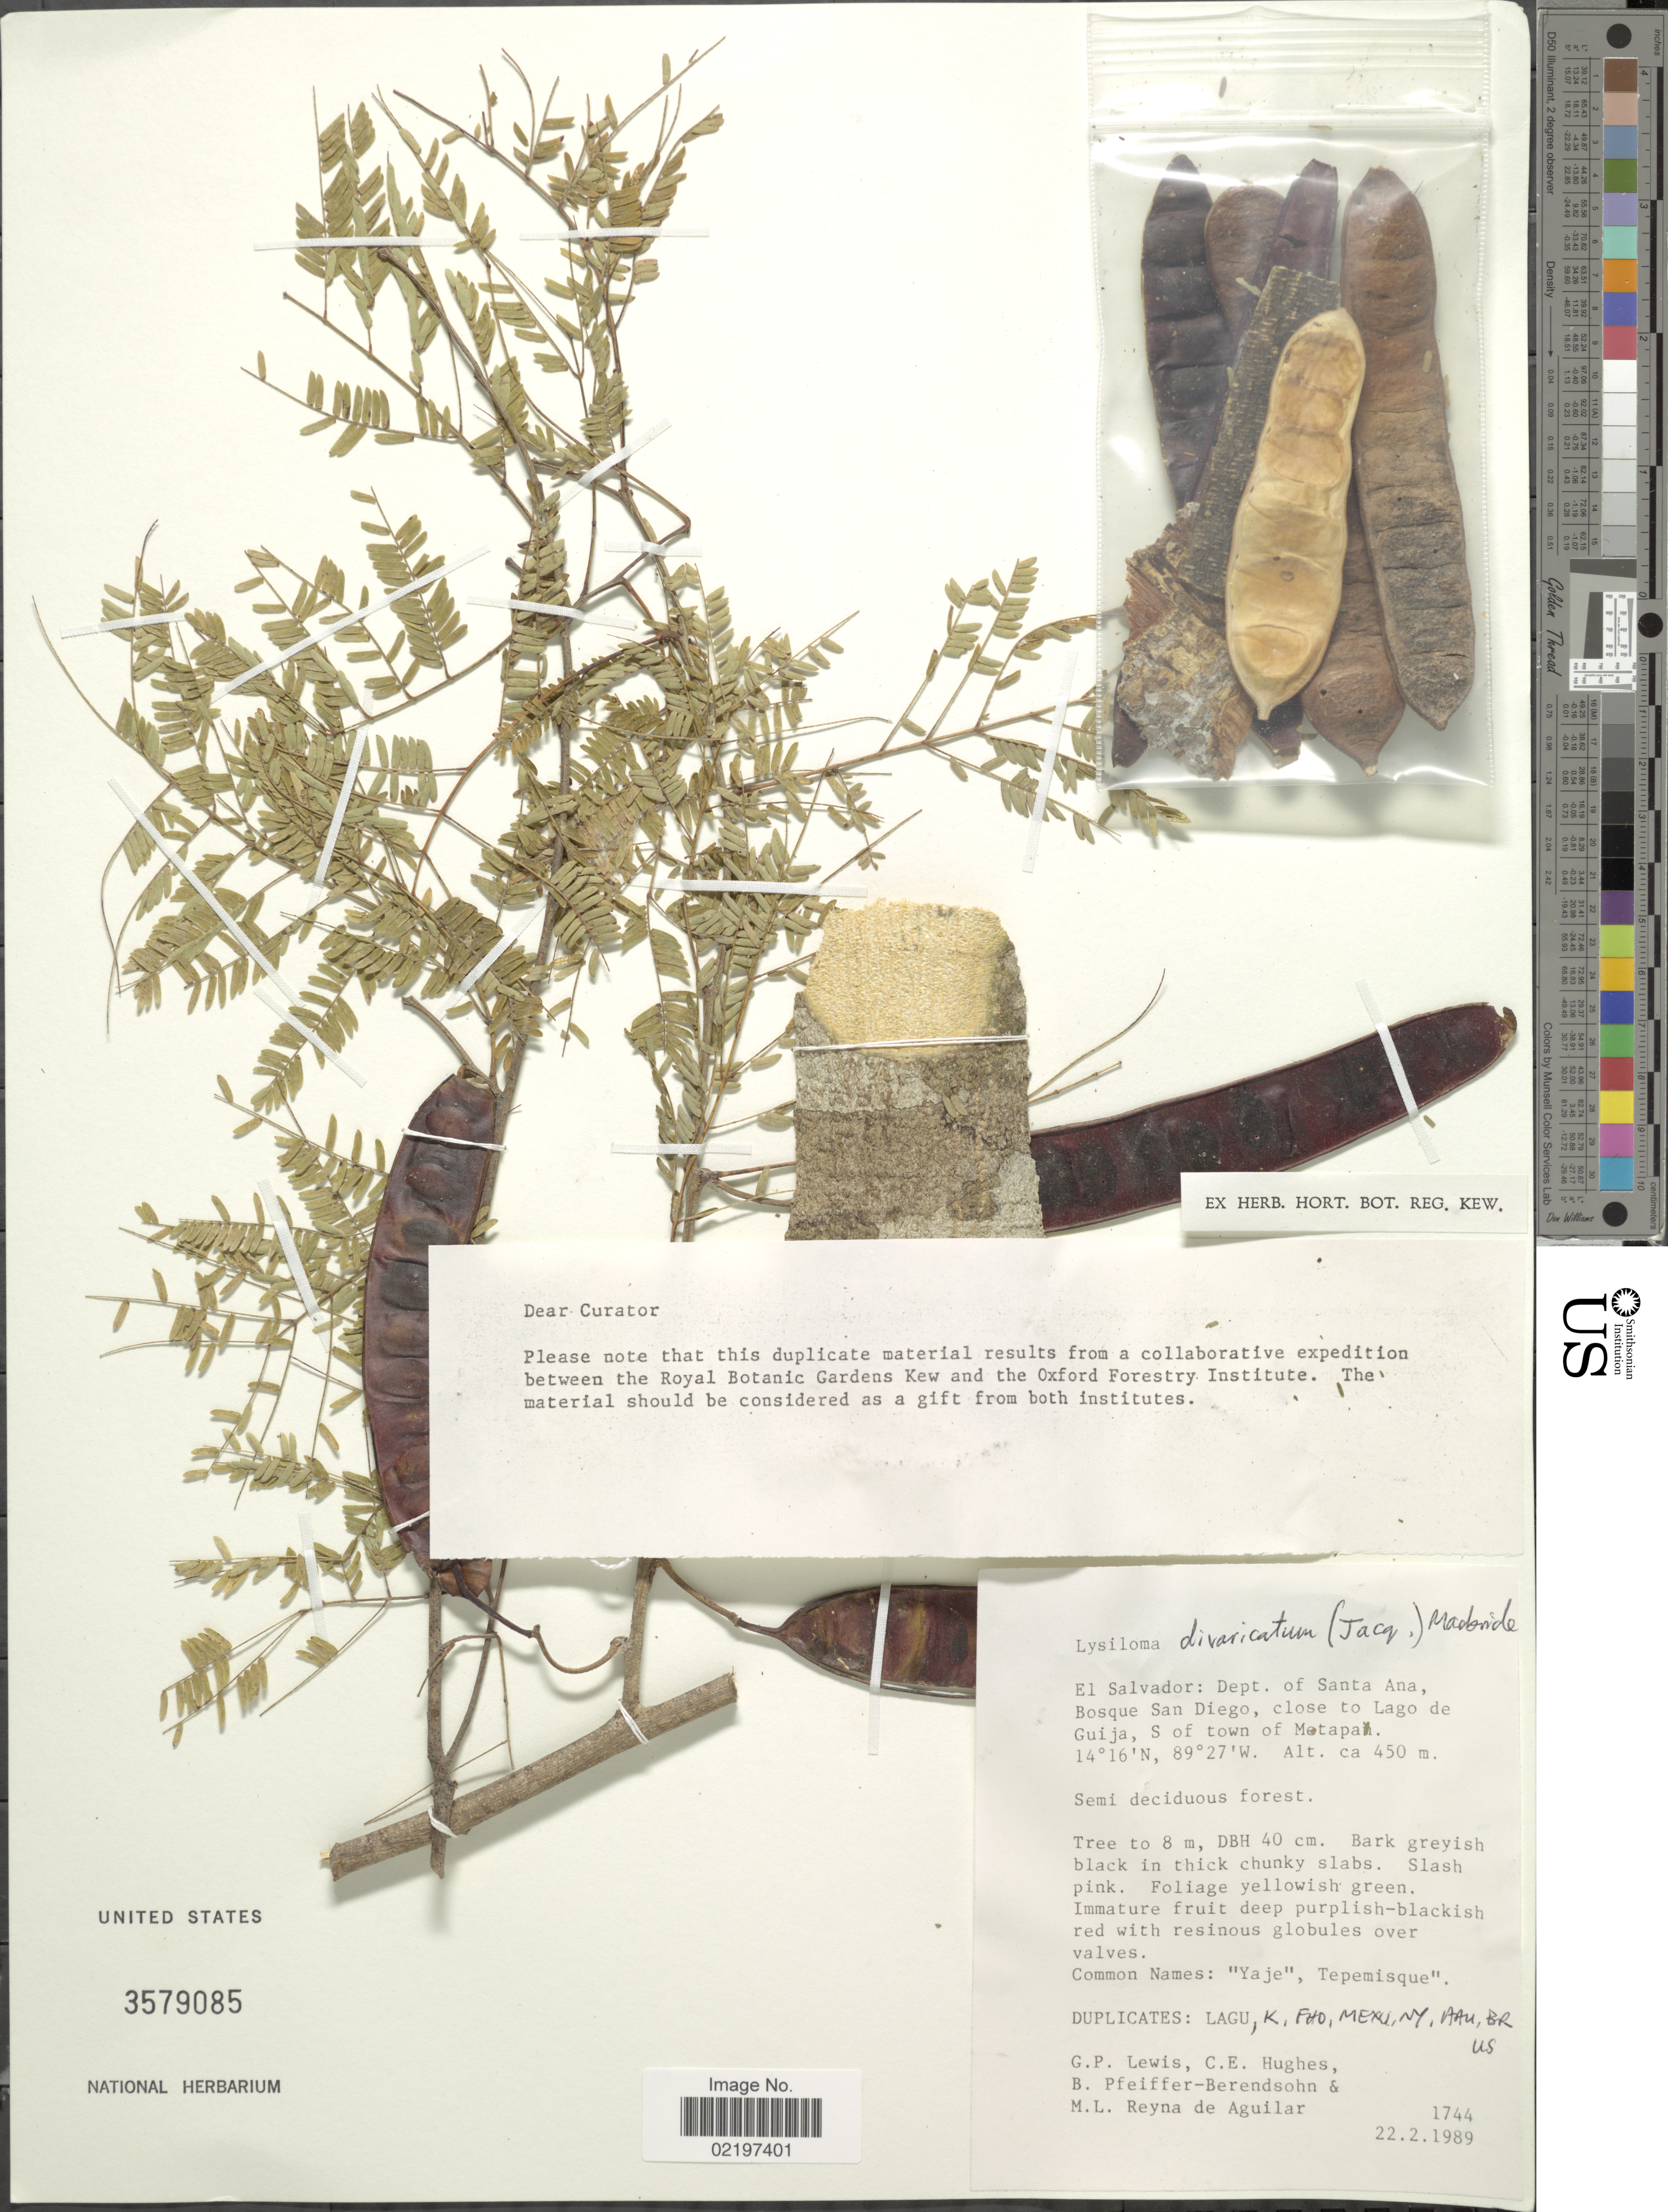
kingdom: Plantae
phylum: Tracheophyta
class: Magnoliopsida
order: Fabales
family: Fabaceae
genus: Lysiloma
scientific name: Lysiloma divaricatum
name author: (Jacq.) J.F. Macbr.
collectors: G. P. Lewis, C. E. Hughes, B. Pfeiffer-Berendsohn & M. L. Reyna de A.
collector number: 1744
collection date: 1989-02-22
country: El Salvador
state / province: Santa Ana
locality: Bosque San Diego, close to Lago de Guija, S of town of Metapán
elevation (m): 450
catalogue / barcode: US 3579085